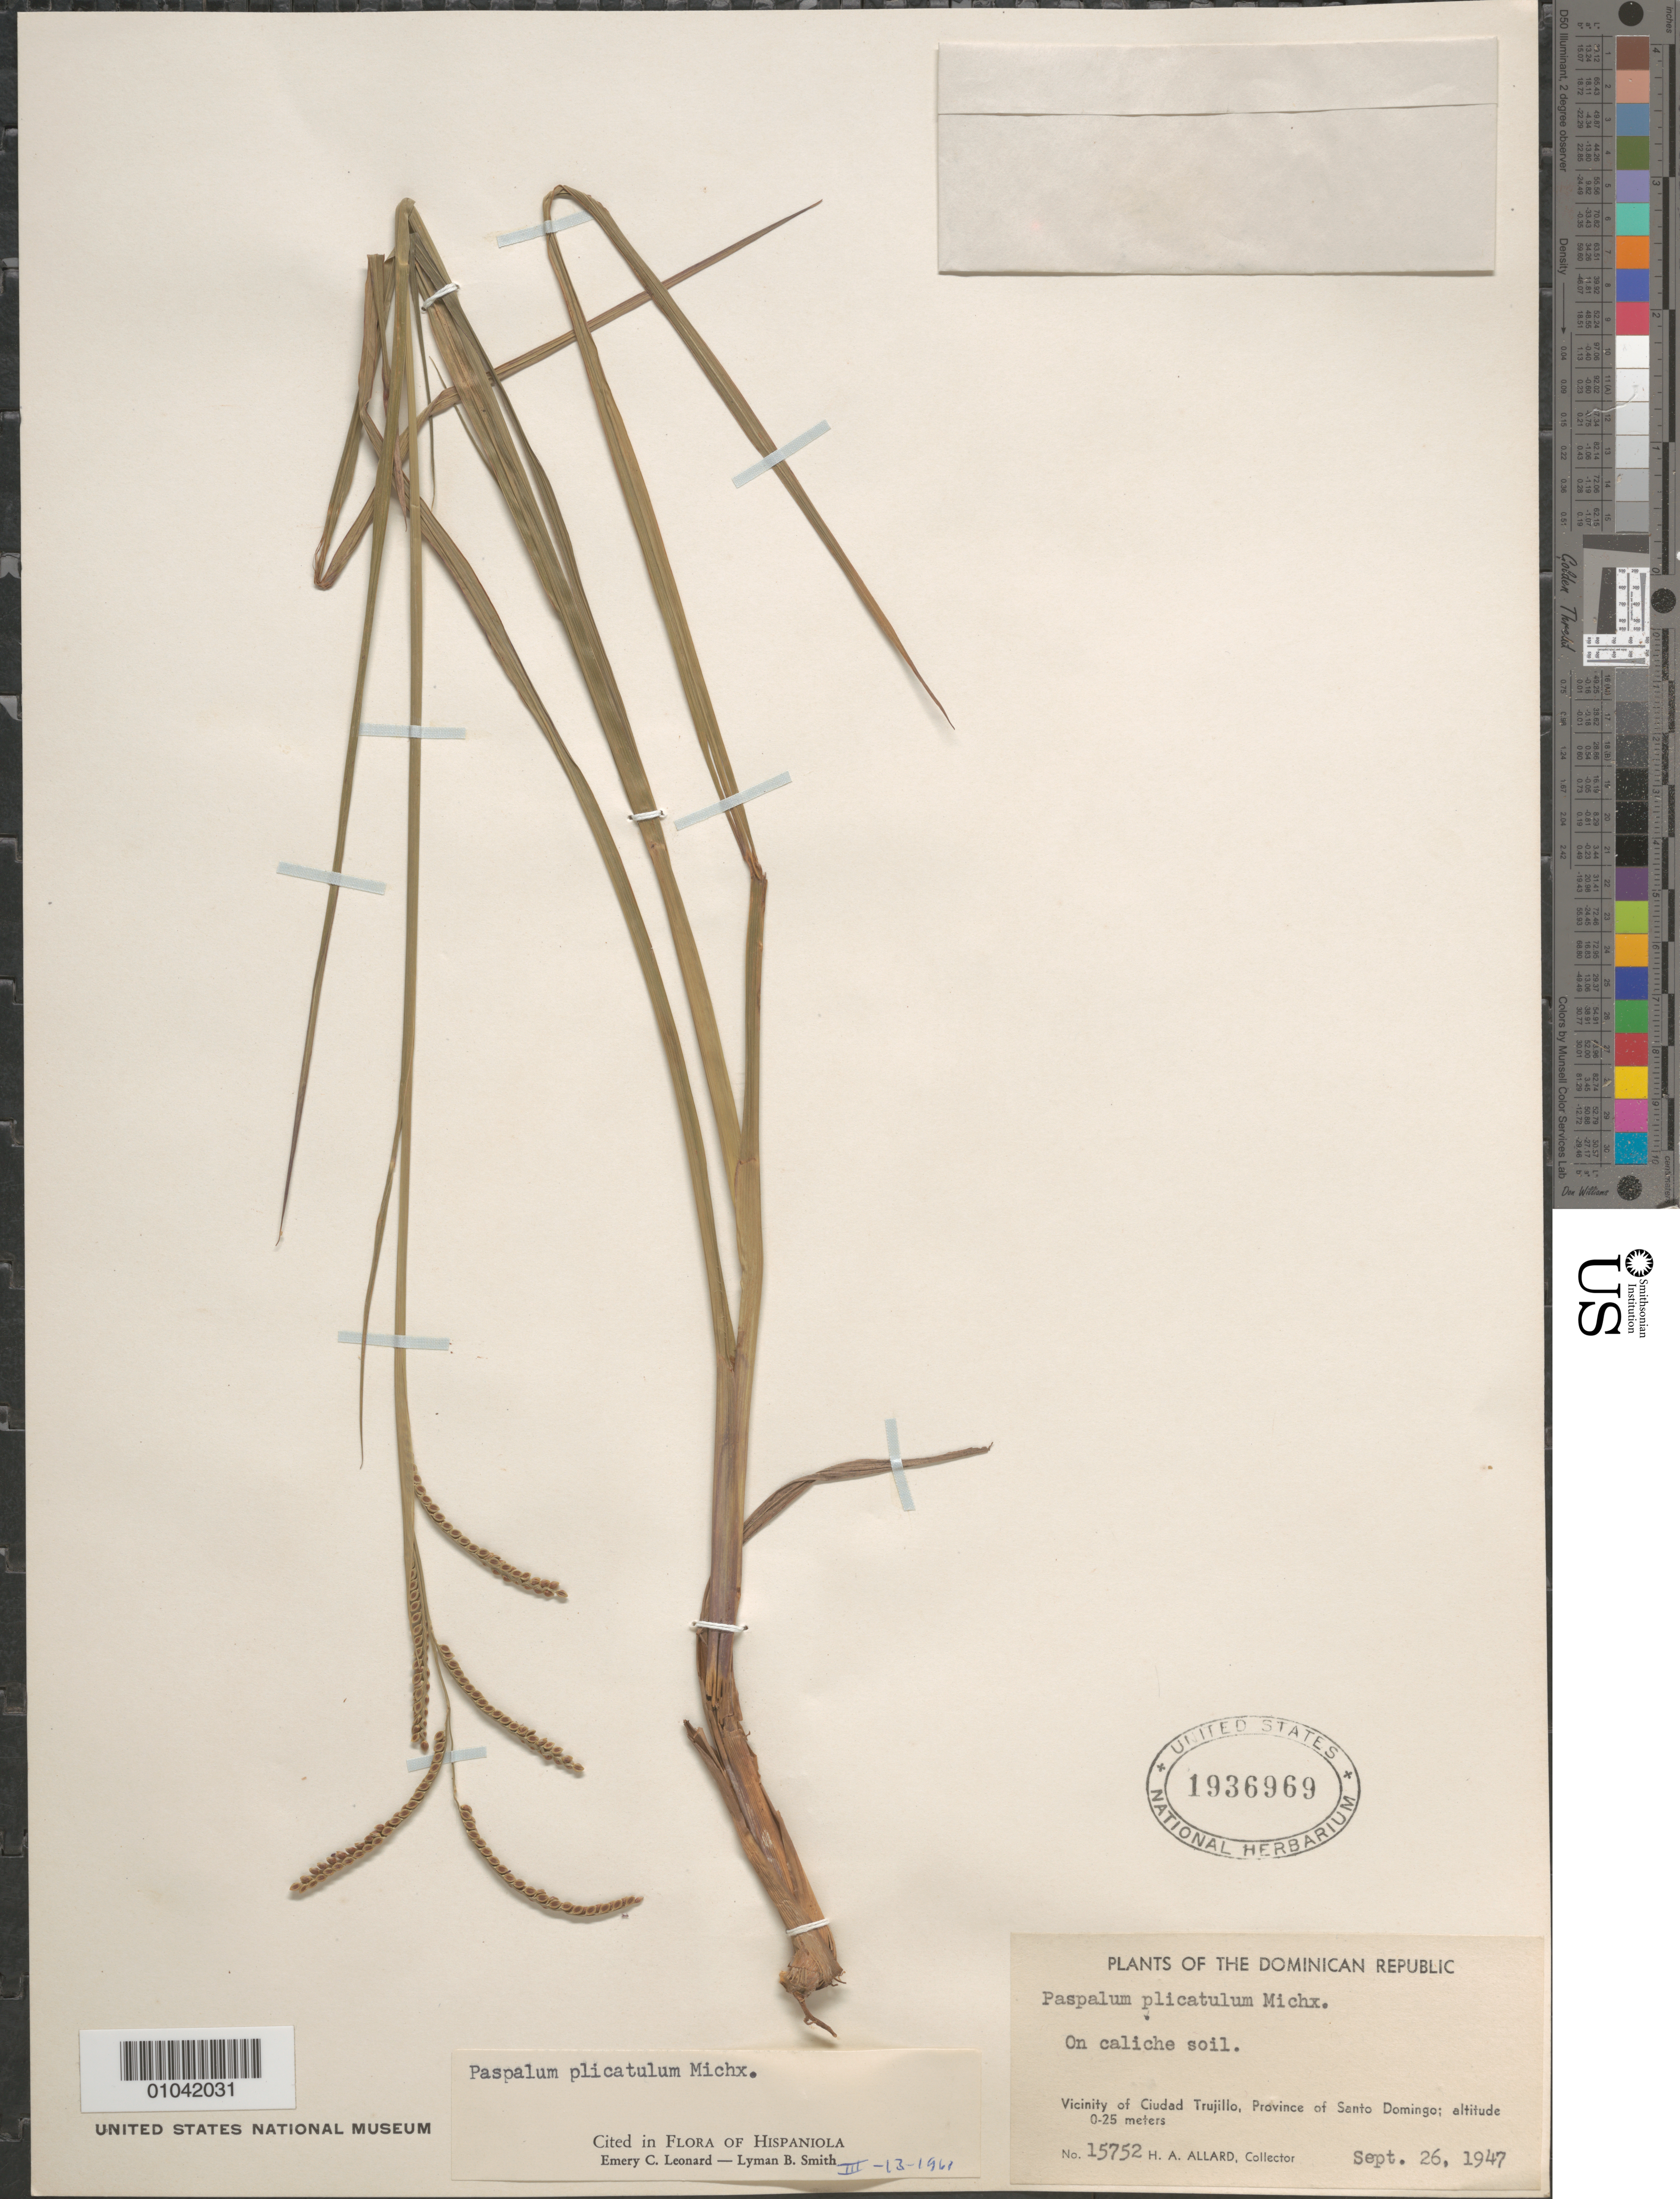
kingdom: Plantae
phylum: Tracheophyta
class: Liliopsida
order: Poales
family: Poaceae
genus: Paspalum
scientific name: Paspalum plicatulum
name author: Michx.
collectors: H. A. Allard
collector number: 15752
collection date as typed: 26 Sep 1947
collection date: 1947-09-26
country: Dominican Republic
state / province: La Vega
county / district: Santo Domingo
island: Hispaniola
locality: Vicinity of Ciudad Trujillo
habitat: on caliche soil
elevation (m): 0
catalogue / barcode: US 1936969